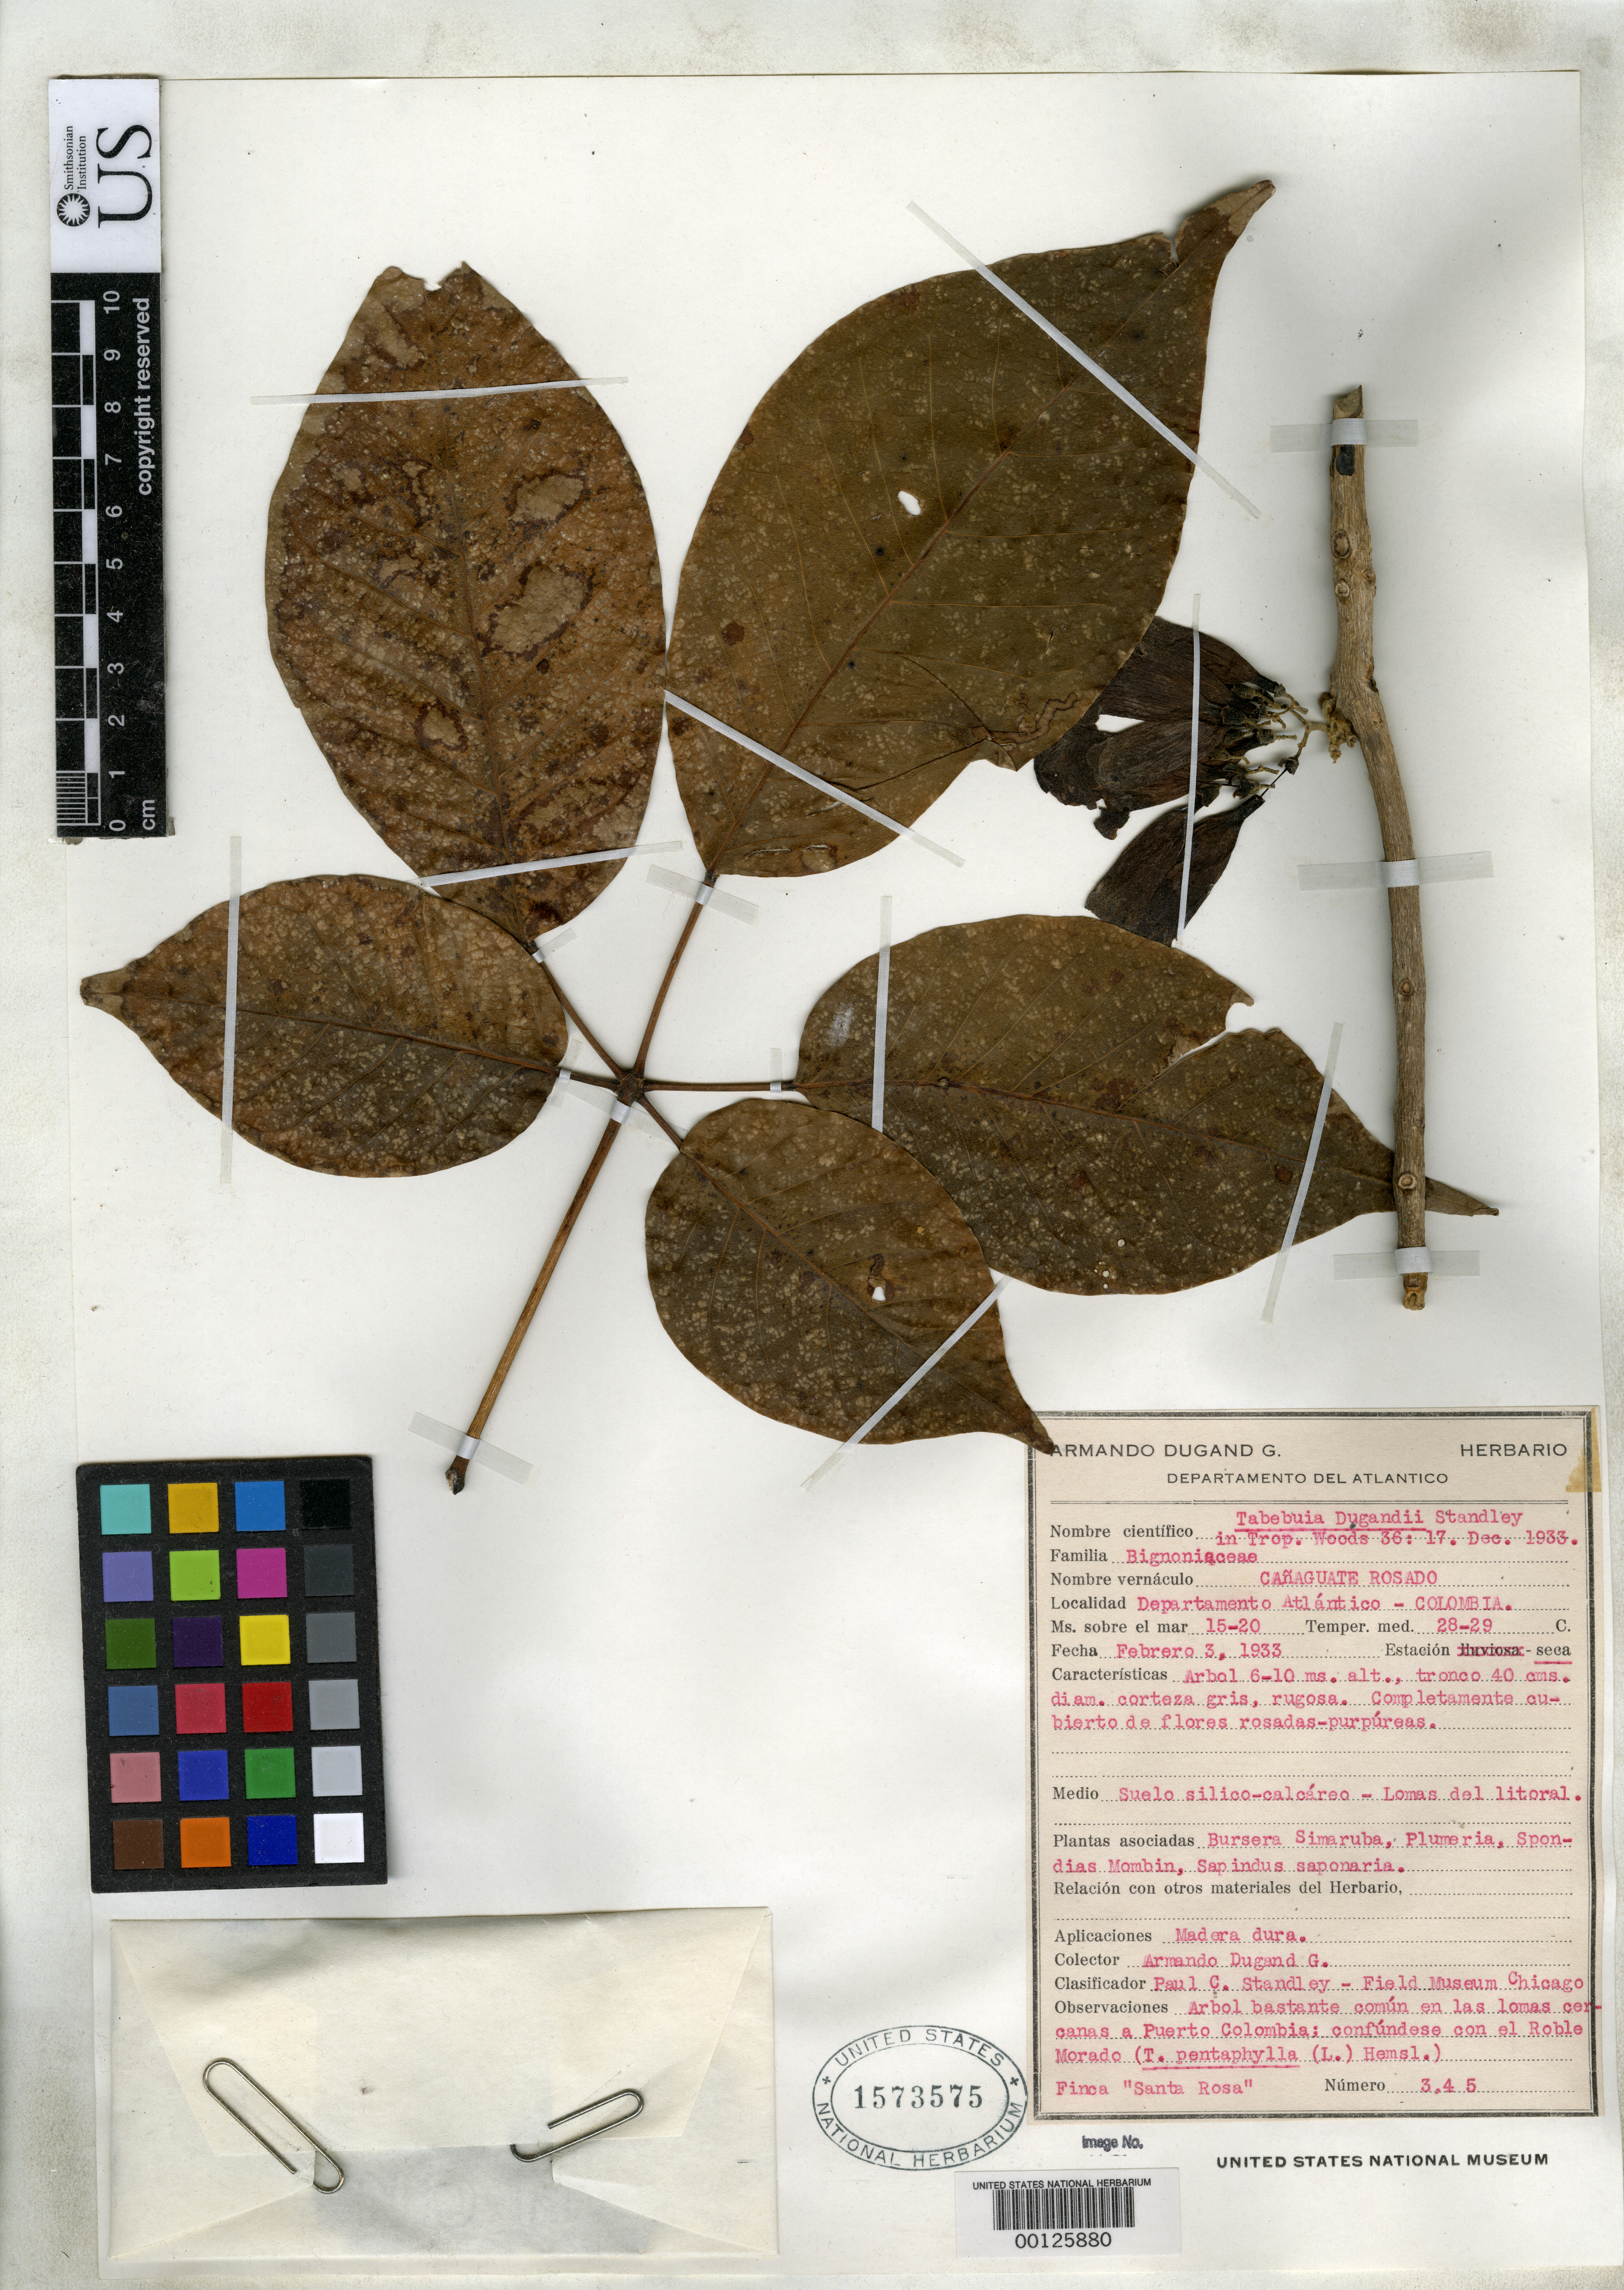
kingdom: Plantae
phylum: Tracheophyta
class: Magnoliopsida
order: Lamiales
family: Bignoniaceae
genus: Tabebuia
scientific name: Tabebuia dugandii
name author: Standl.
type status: Type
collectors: A. Dugand G.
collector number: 345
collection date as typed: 03 Feb 1933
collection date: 1933-02-03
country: Colombia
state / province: Atlántico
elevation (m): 6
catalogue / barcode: US 1573575